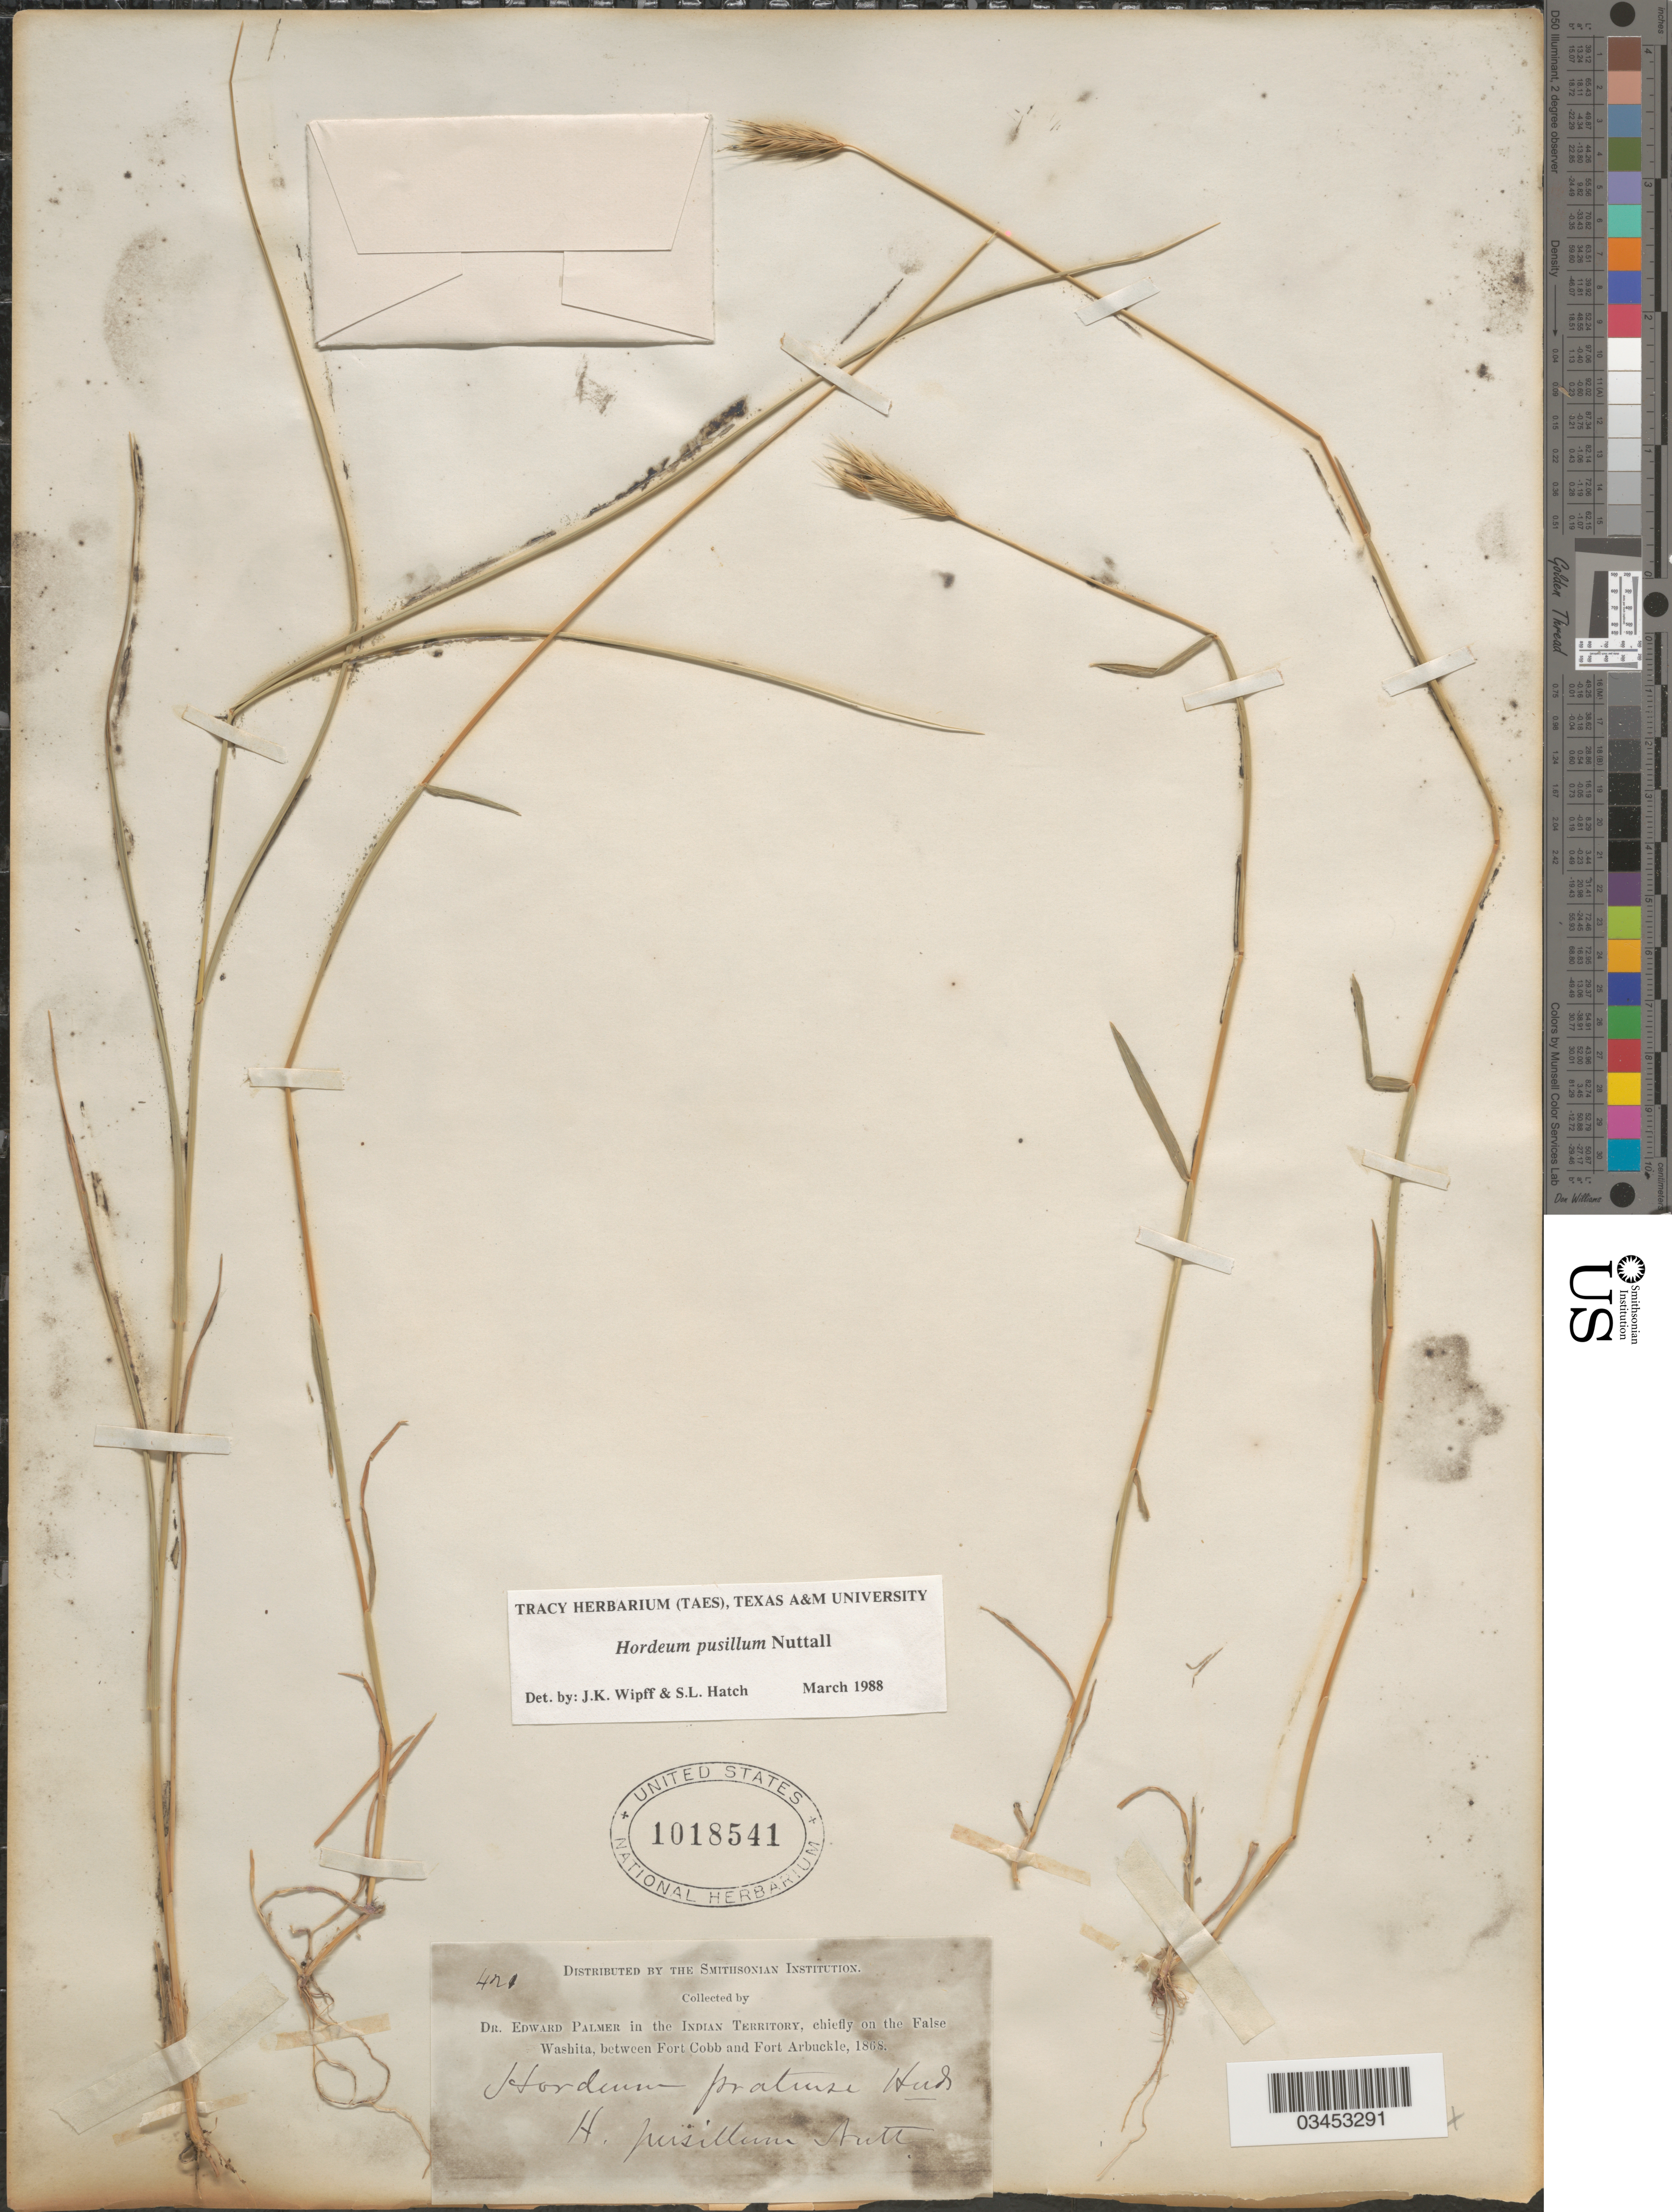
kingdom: Plantae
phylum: Tracheophyta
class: Liliopsida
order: Poales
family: Poaceae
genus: Hordeum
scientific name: Hordeum pusillum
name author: Nutt.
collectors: E. Palmer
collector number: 421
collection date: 1868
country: United States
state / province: Oklahoma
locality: In the Indian Territory, chiefly on the False Washita, between Fort Cobb and Fort Arbuckle.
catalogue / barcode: US 1018541